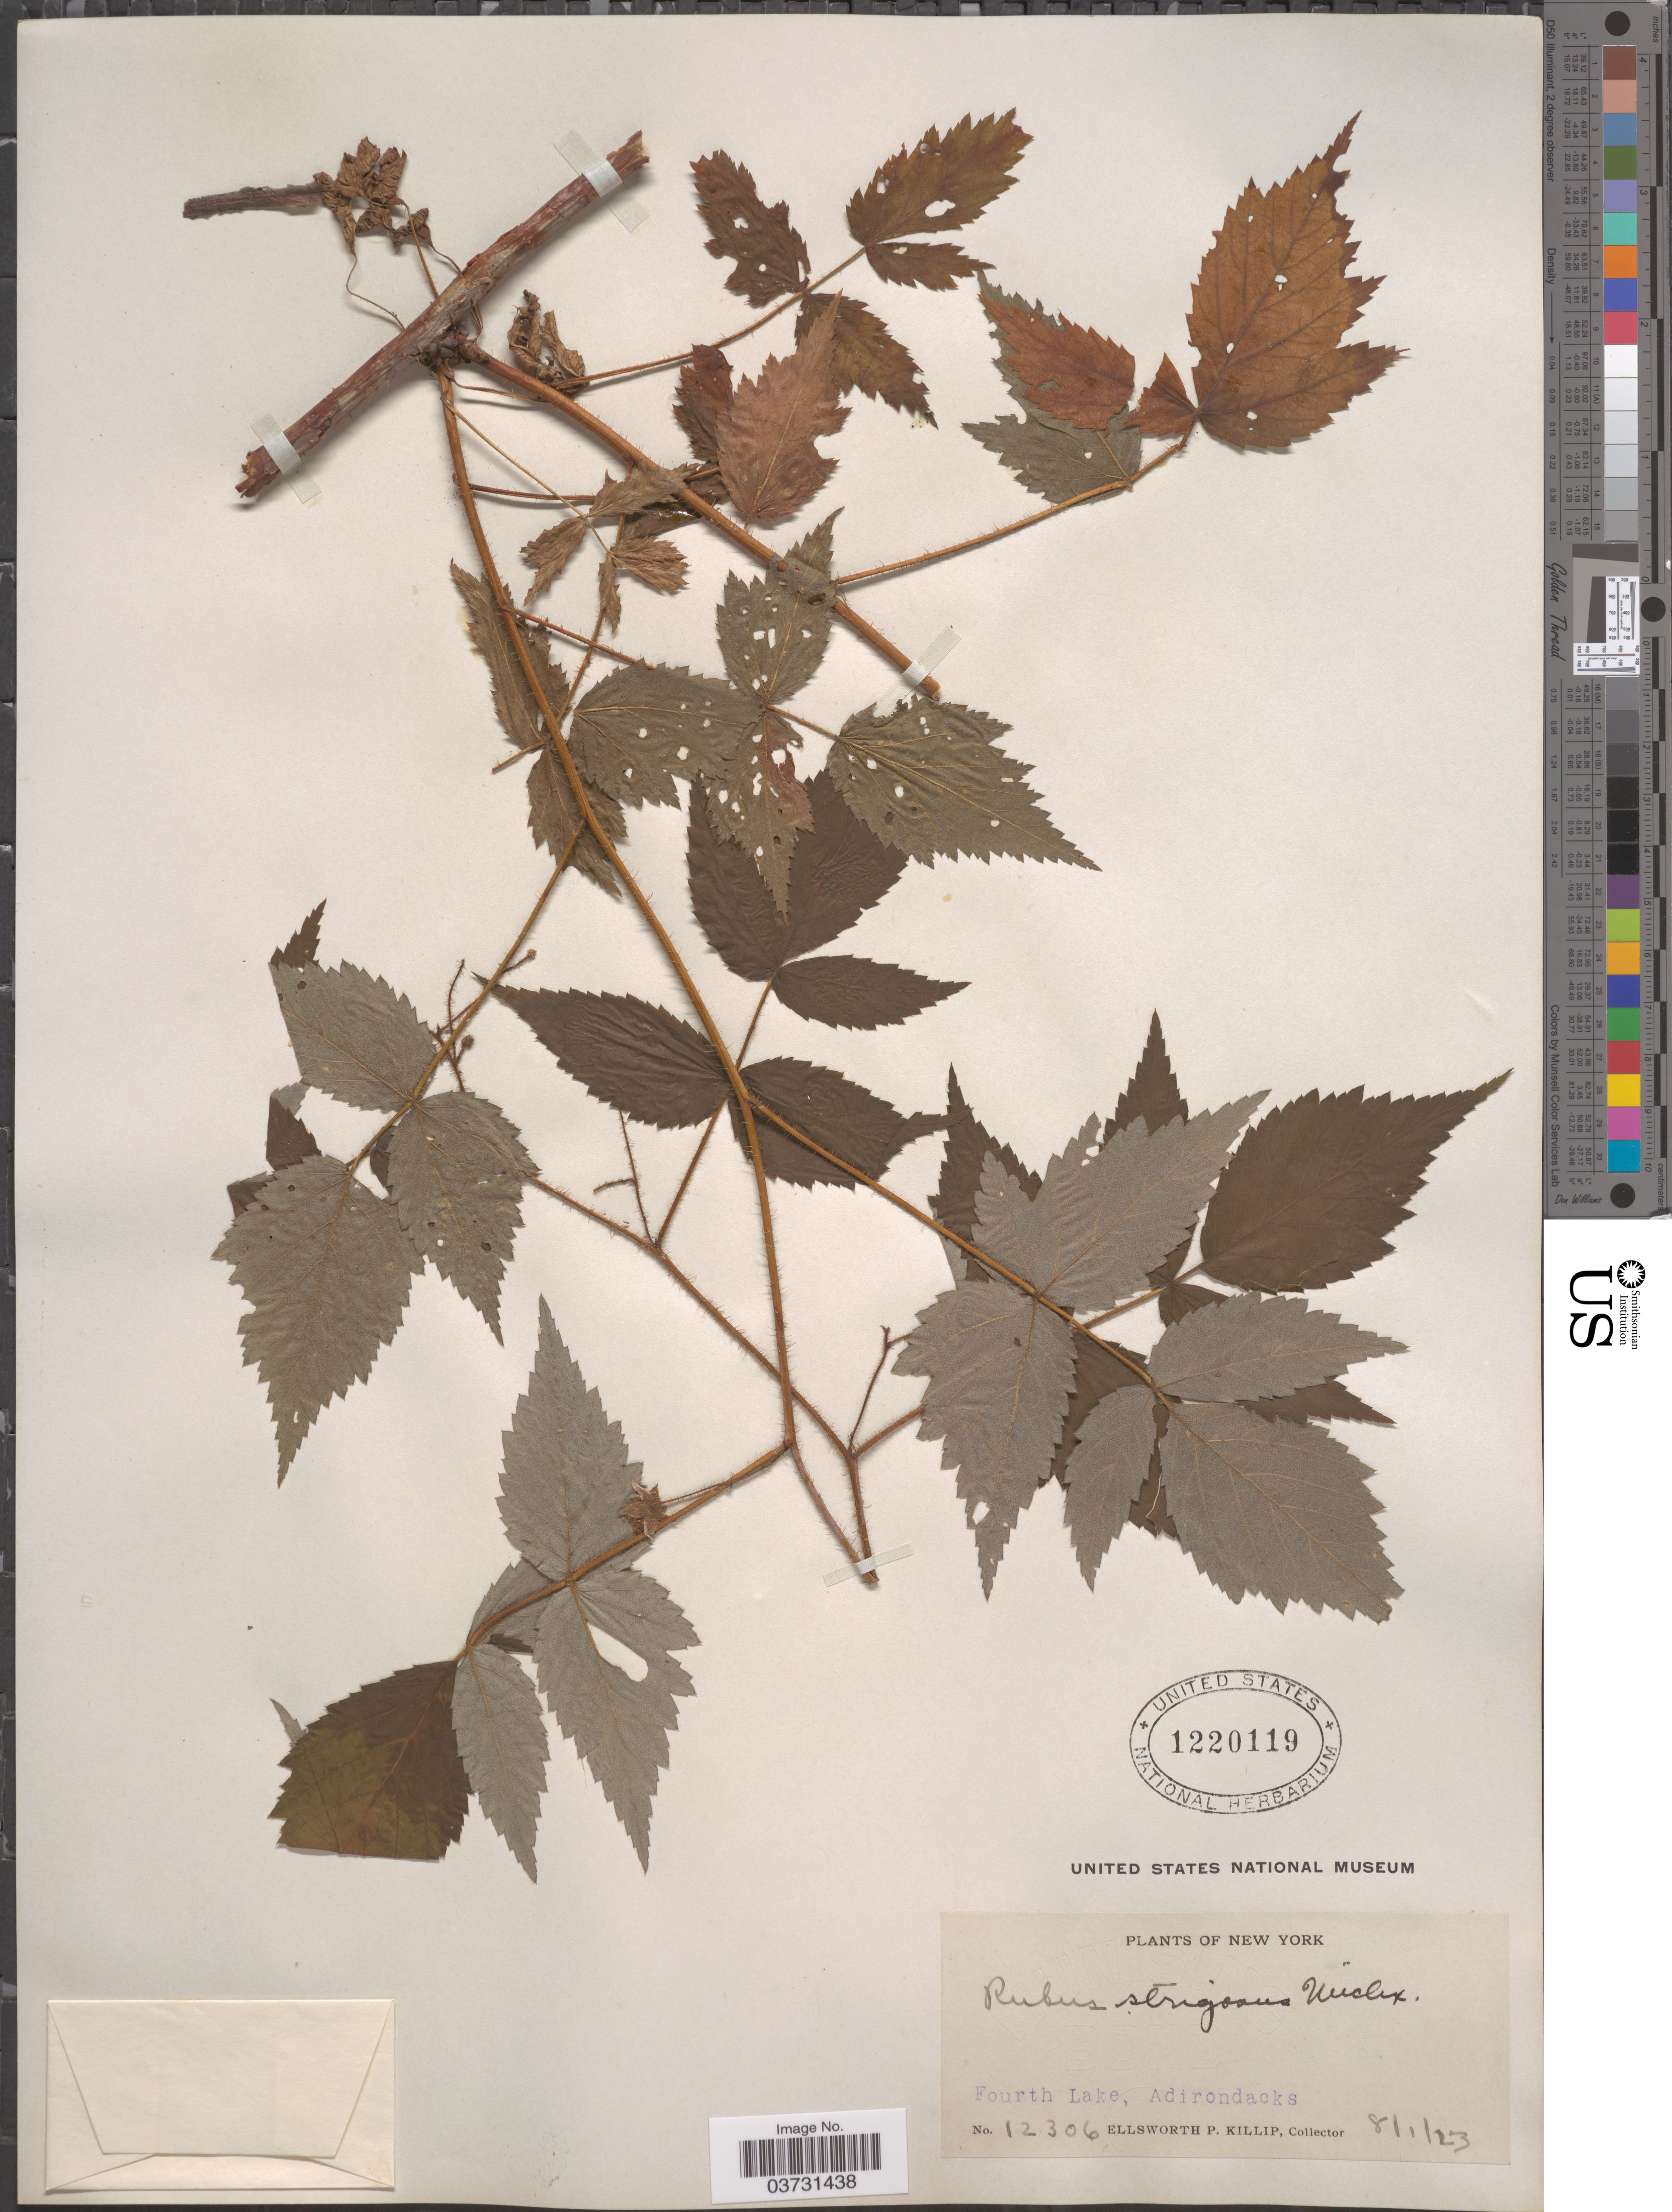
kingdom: Plantae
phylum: Tracheophyta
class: Magnoliopsida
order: Rosales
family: Rosaceae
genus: Rubus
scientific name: Rubus strigosus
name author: Michx.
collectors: E. P. Killip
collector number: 12306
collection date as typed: Transcribed d/m/y: 1/8/23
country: United States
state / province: New York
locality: Fourth Lake, Adirondacks.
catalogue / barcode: US 1220119